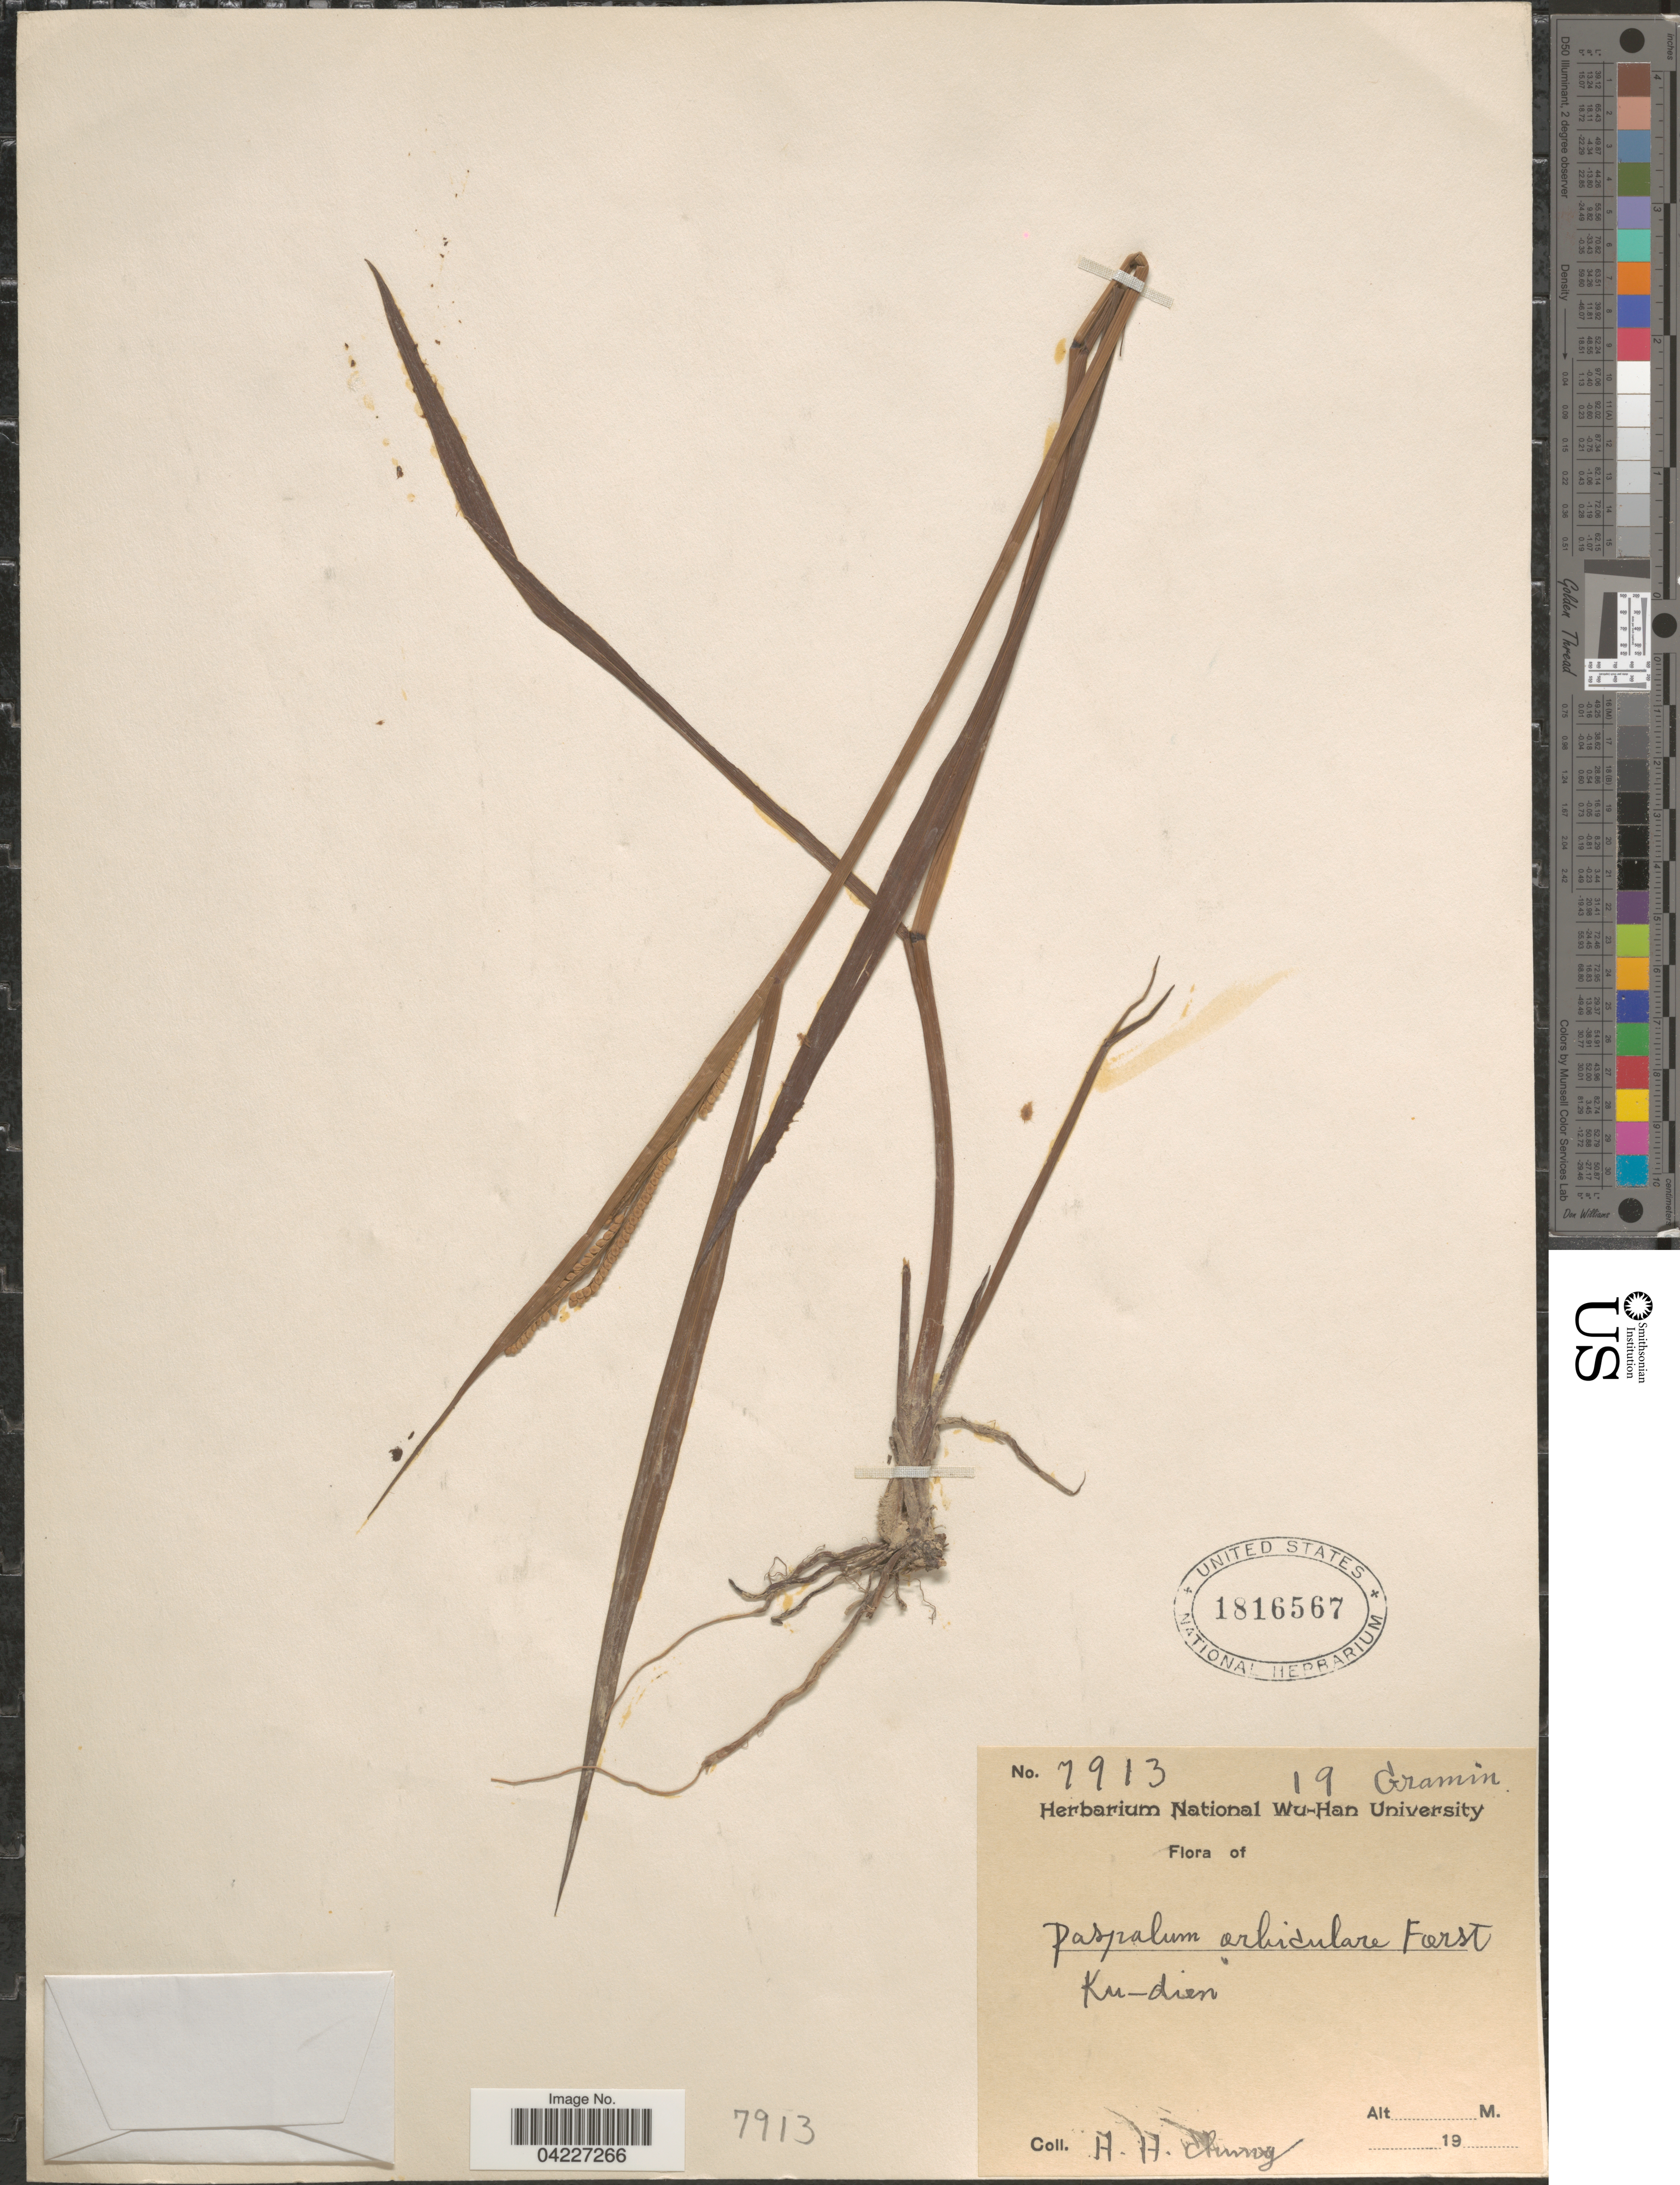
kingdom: Plantae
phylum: Tracheophyta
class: Liliopsida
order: Poales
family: Poaceae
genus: Paspalum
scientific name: Paspalum orbiculare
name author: G. Forst.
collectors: H. Chung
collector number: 7913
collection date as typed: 19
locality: Ku-dien.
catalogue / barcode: US 1816567